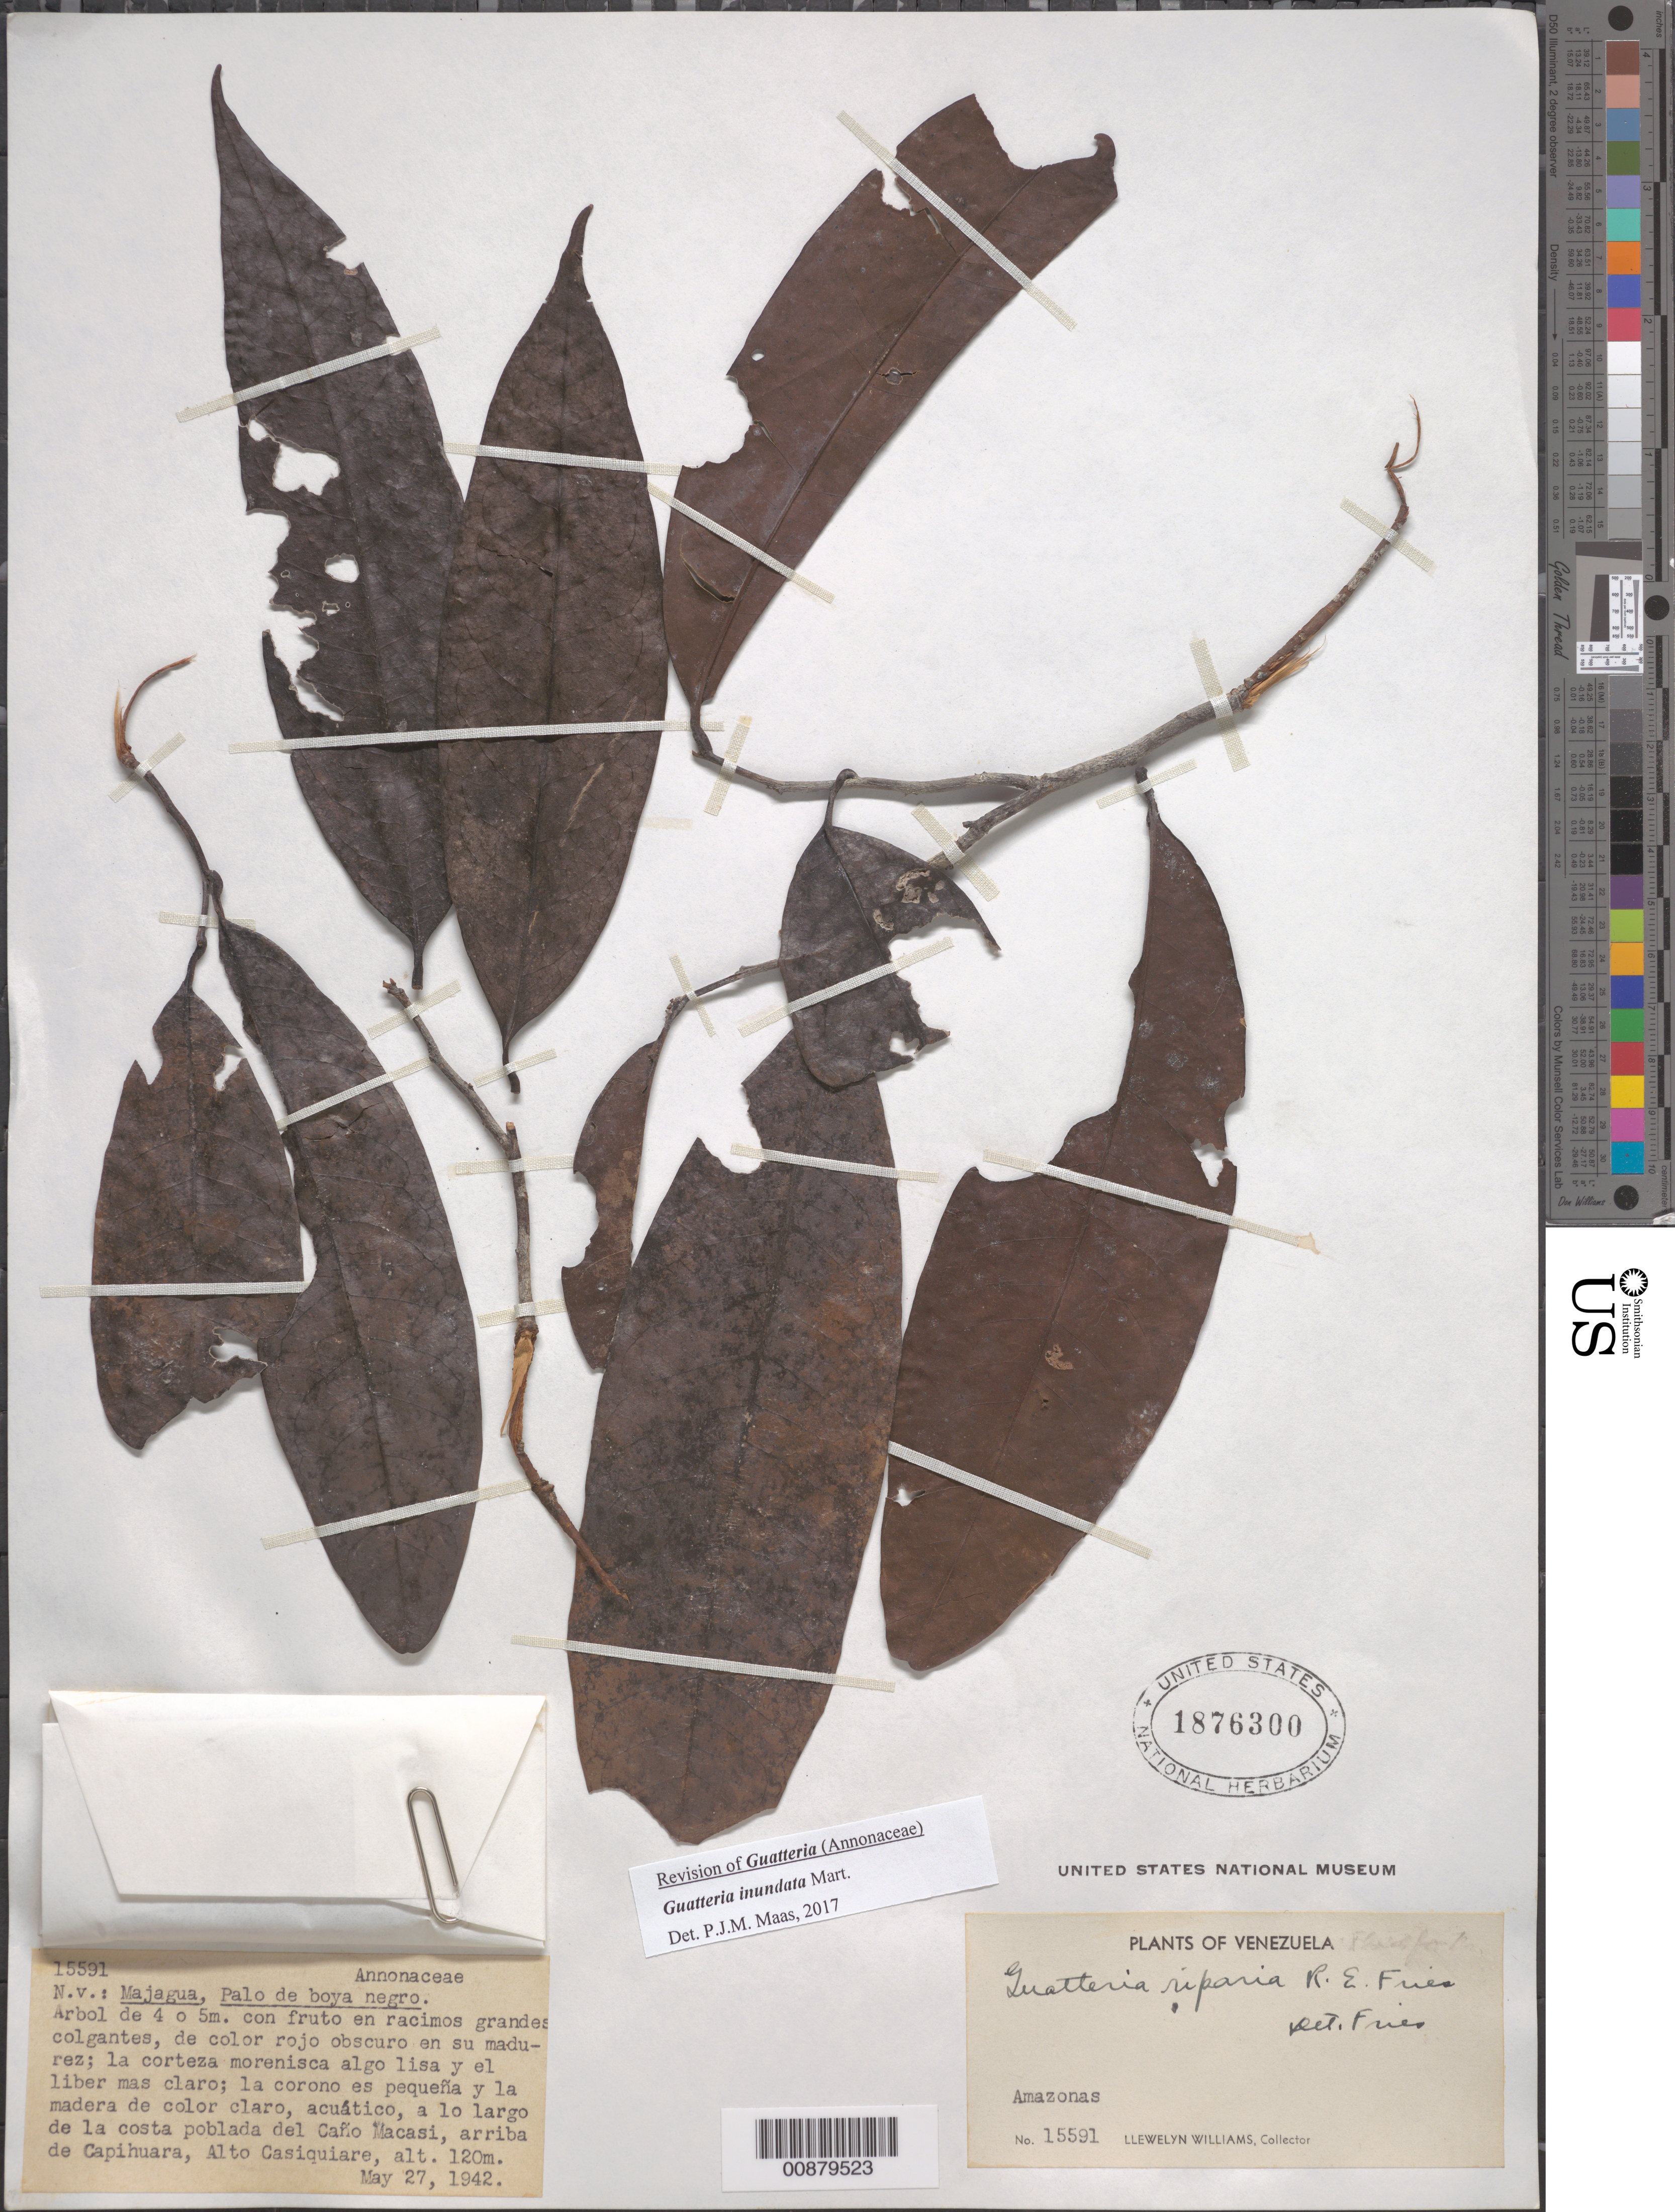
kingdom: Plantae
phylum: Tracheophyta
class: Magnoliopsida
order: Magnoliales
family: Annonaceae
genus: Guatteria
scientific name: Guatteria inundata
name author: Mart.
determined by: Maas, Paul J.; Maas, H.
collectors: Ll. Williams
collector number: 15591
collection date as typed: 27-May-42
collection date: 1942-05-27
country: Venezuela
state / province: Amazonas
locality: Caño Macasí, Capihuara, Alto Casiquiare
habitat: Aquatico a lo largo de la costa poblada del caño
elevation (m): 120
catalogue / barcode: US 1876300